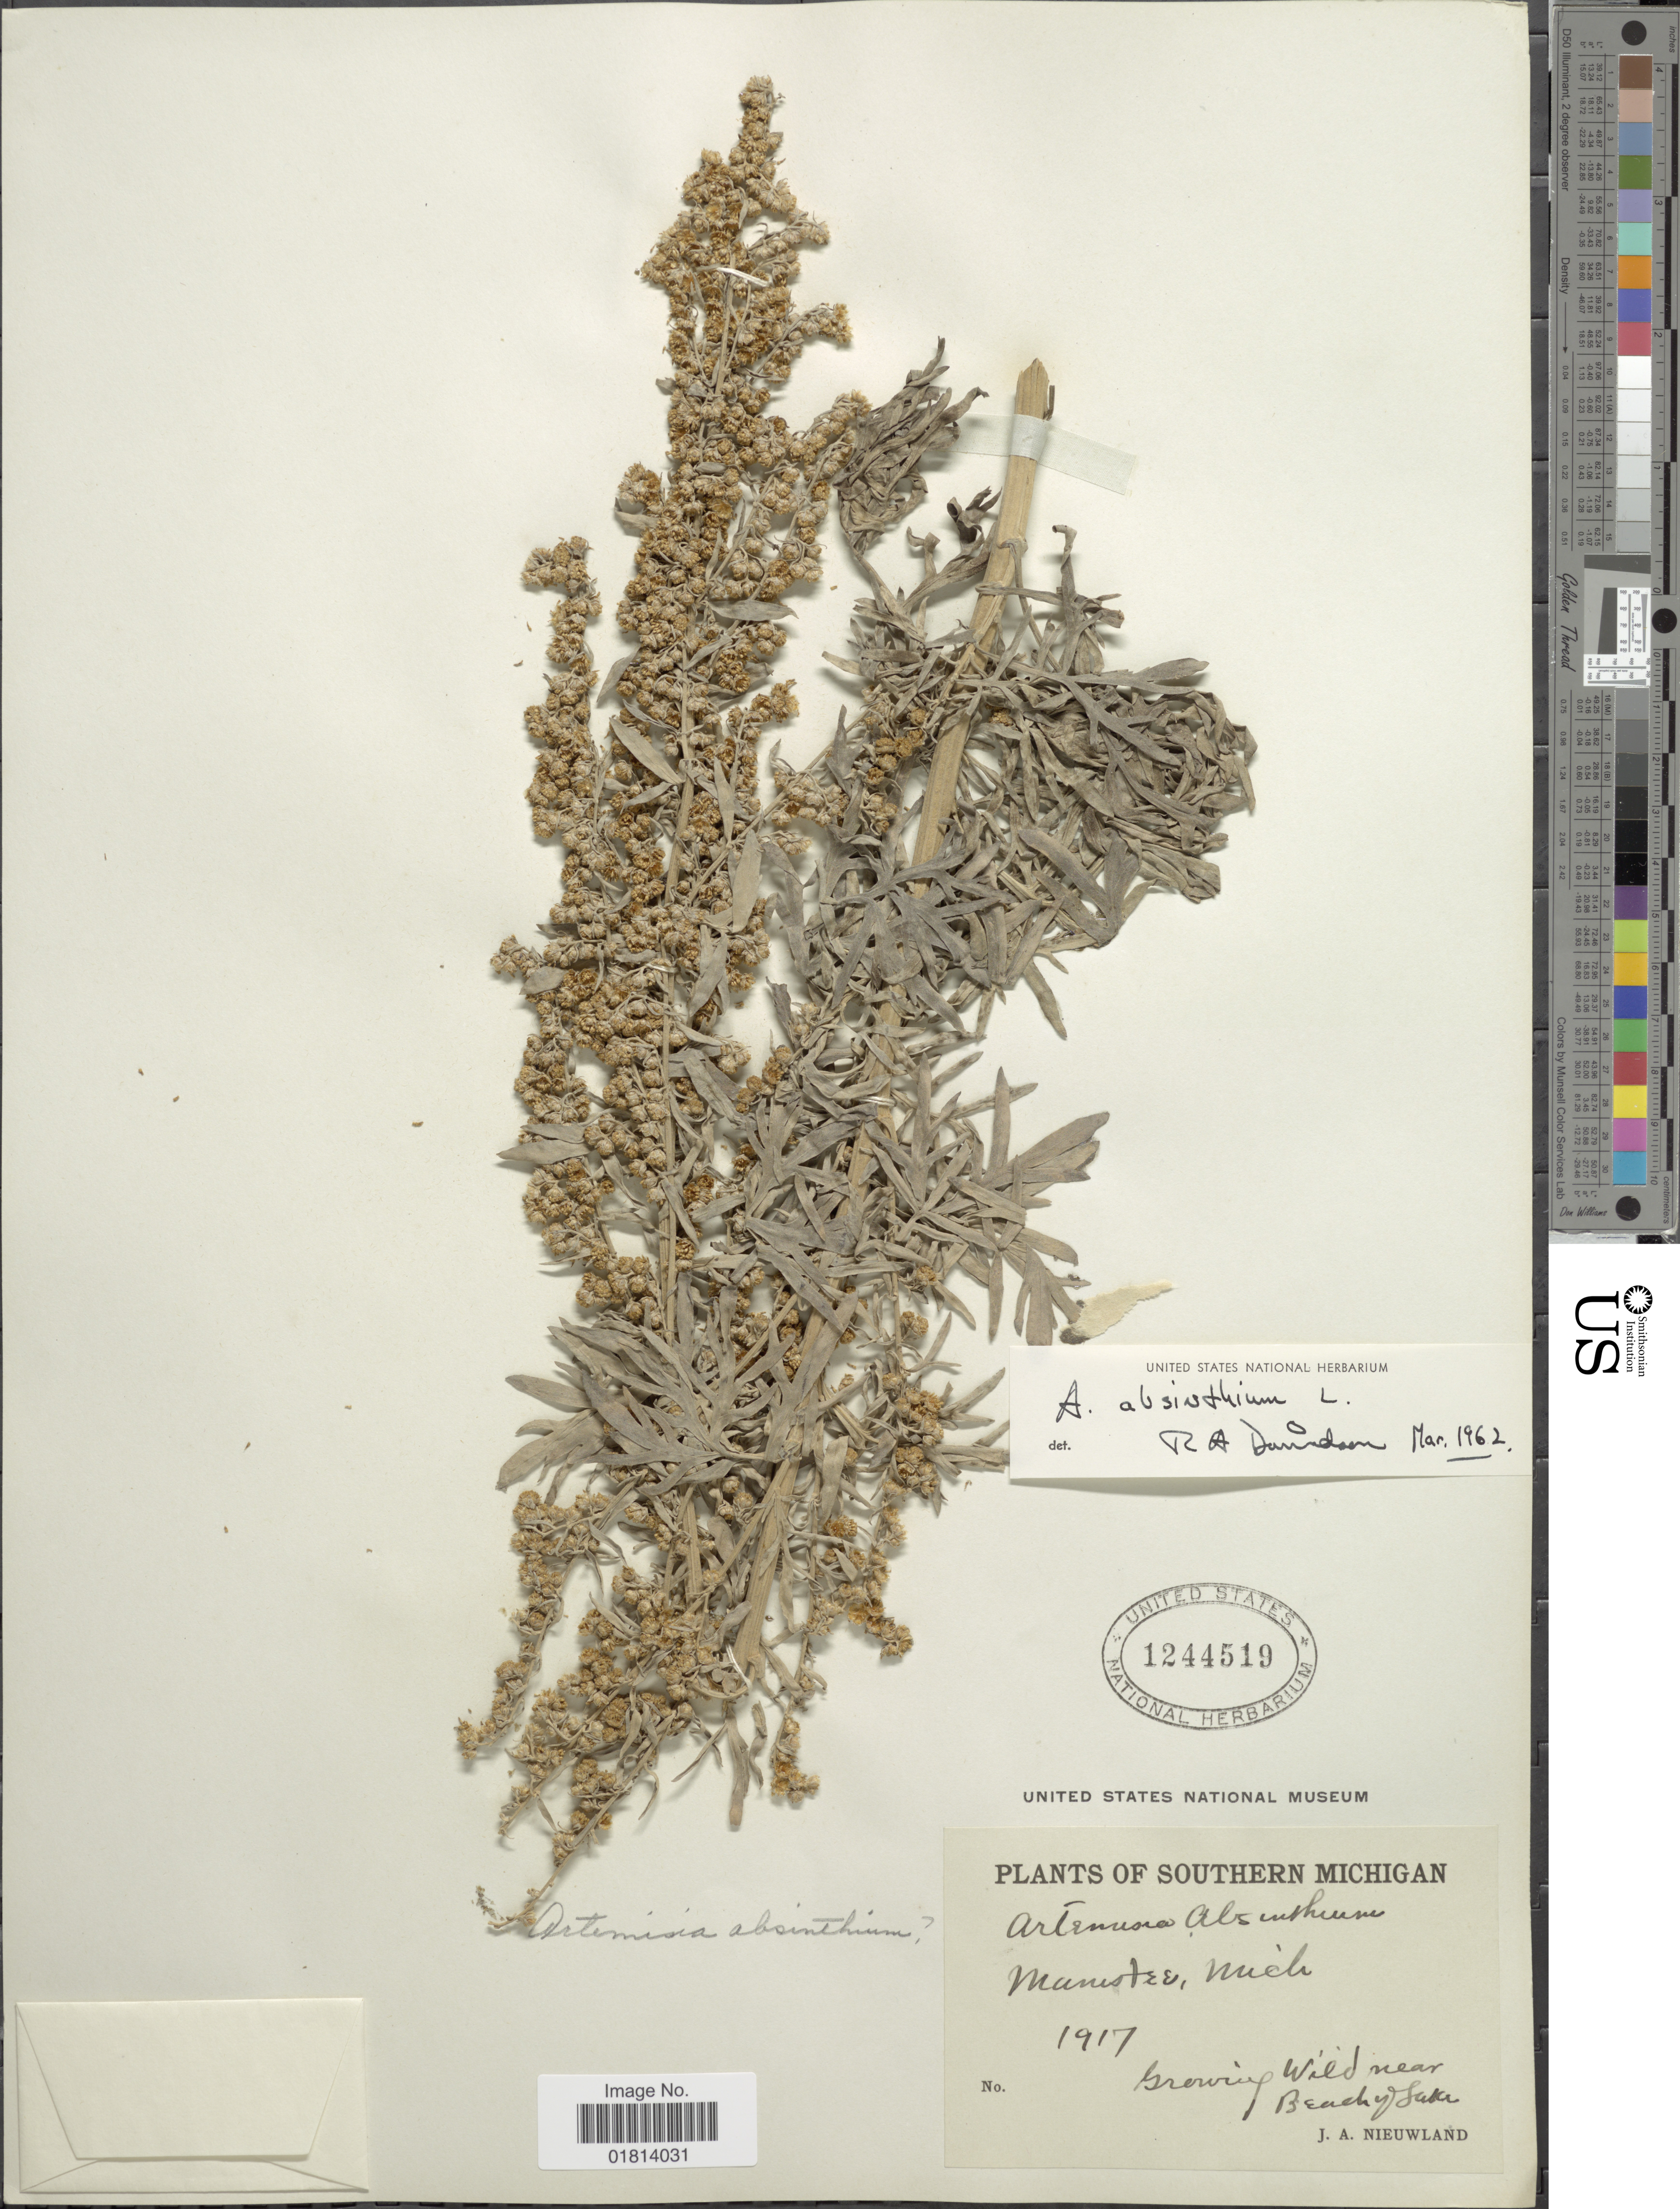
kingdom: Plantae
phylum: Tracheophyta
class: Magnoliopsida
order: Asterales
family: Asteraceae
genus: Artemisia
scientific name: Artemisia absinthium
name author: L.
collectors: J. A. Nieuwland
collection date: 1917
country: United States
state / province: Michigan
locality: Southern Michigan. Manistee, Mich. Growing Wild near Beach of Lake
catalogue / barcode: US 1244519